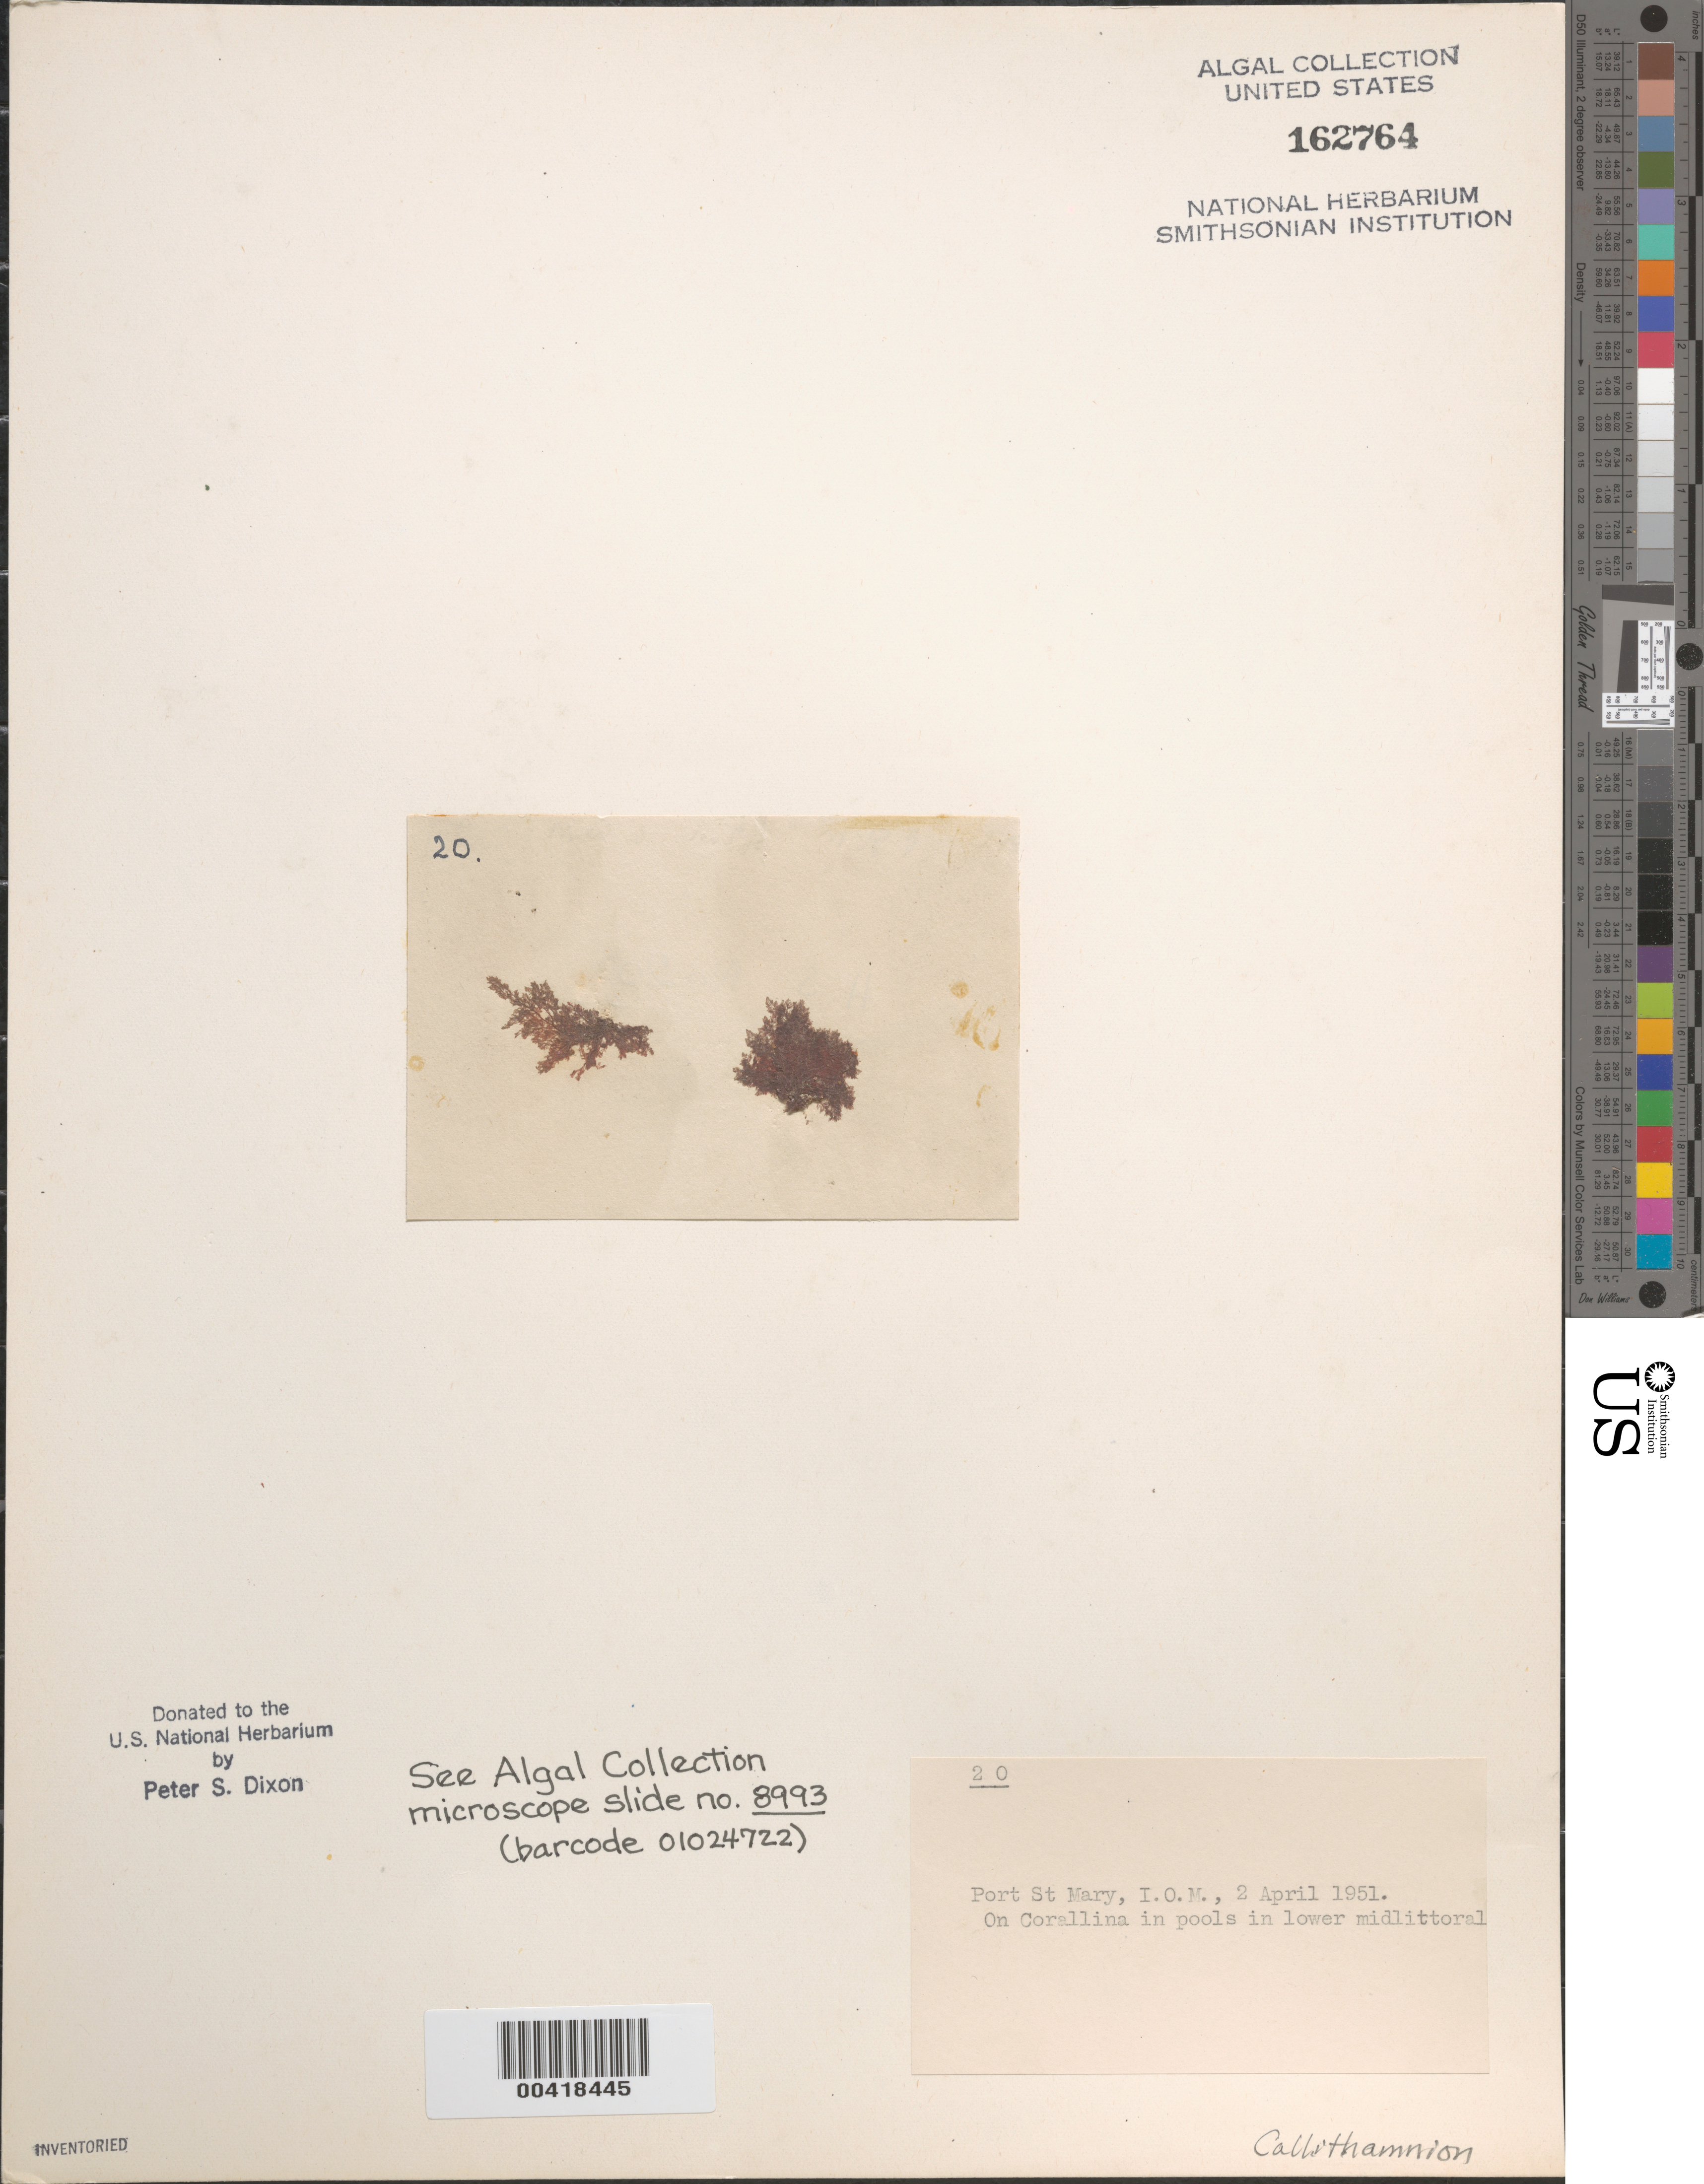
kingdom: Plantae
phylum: Rhodophyta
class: Florideophyceae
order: Ceramiales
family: Callithamniaceae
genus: Callithamnion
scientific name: Callithamnion sp.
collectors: P. S. Dixon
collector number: PSD 20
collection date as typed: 02 Apr 1951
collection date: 1951-04-02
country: United Kingdom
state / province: England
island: Isle of Man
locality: Port St. Mary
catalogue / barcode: US 162764